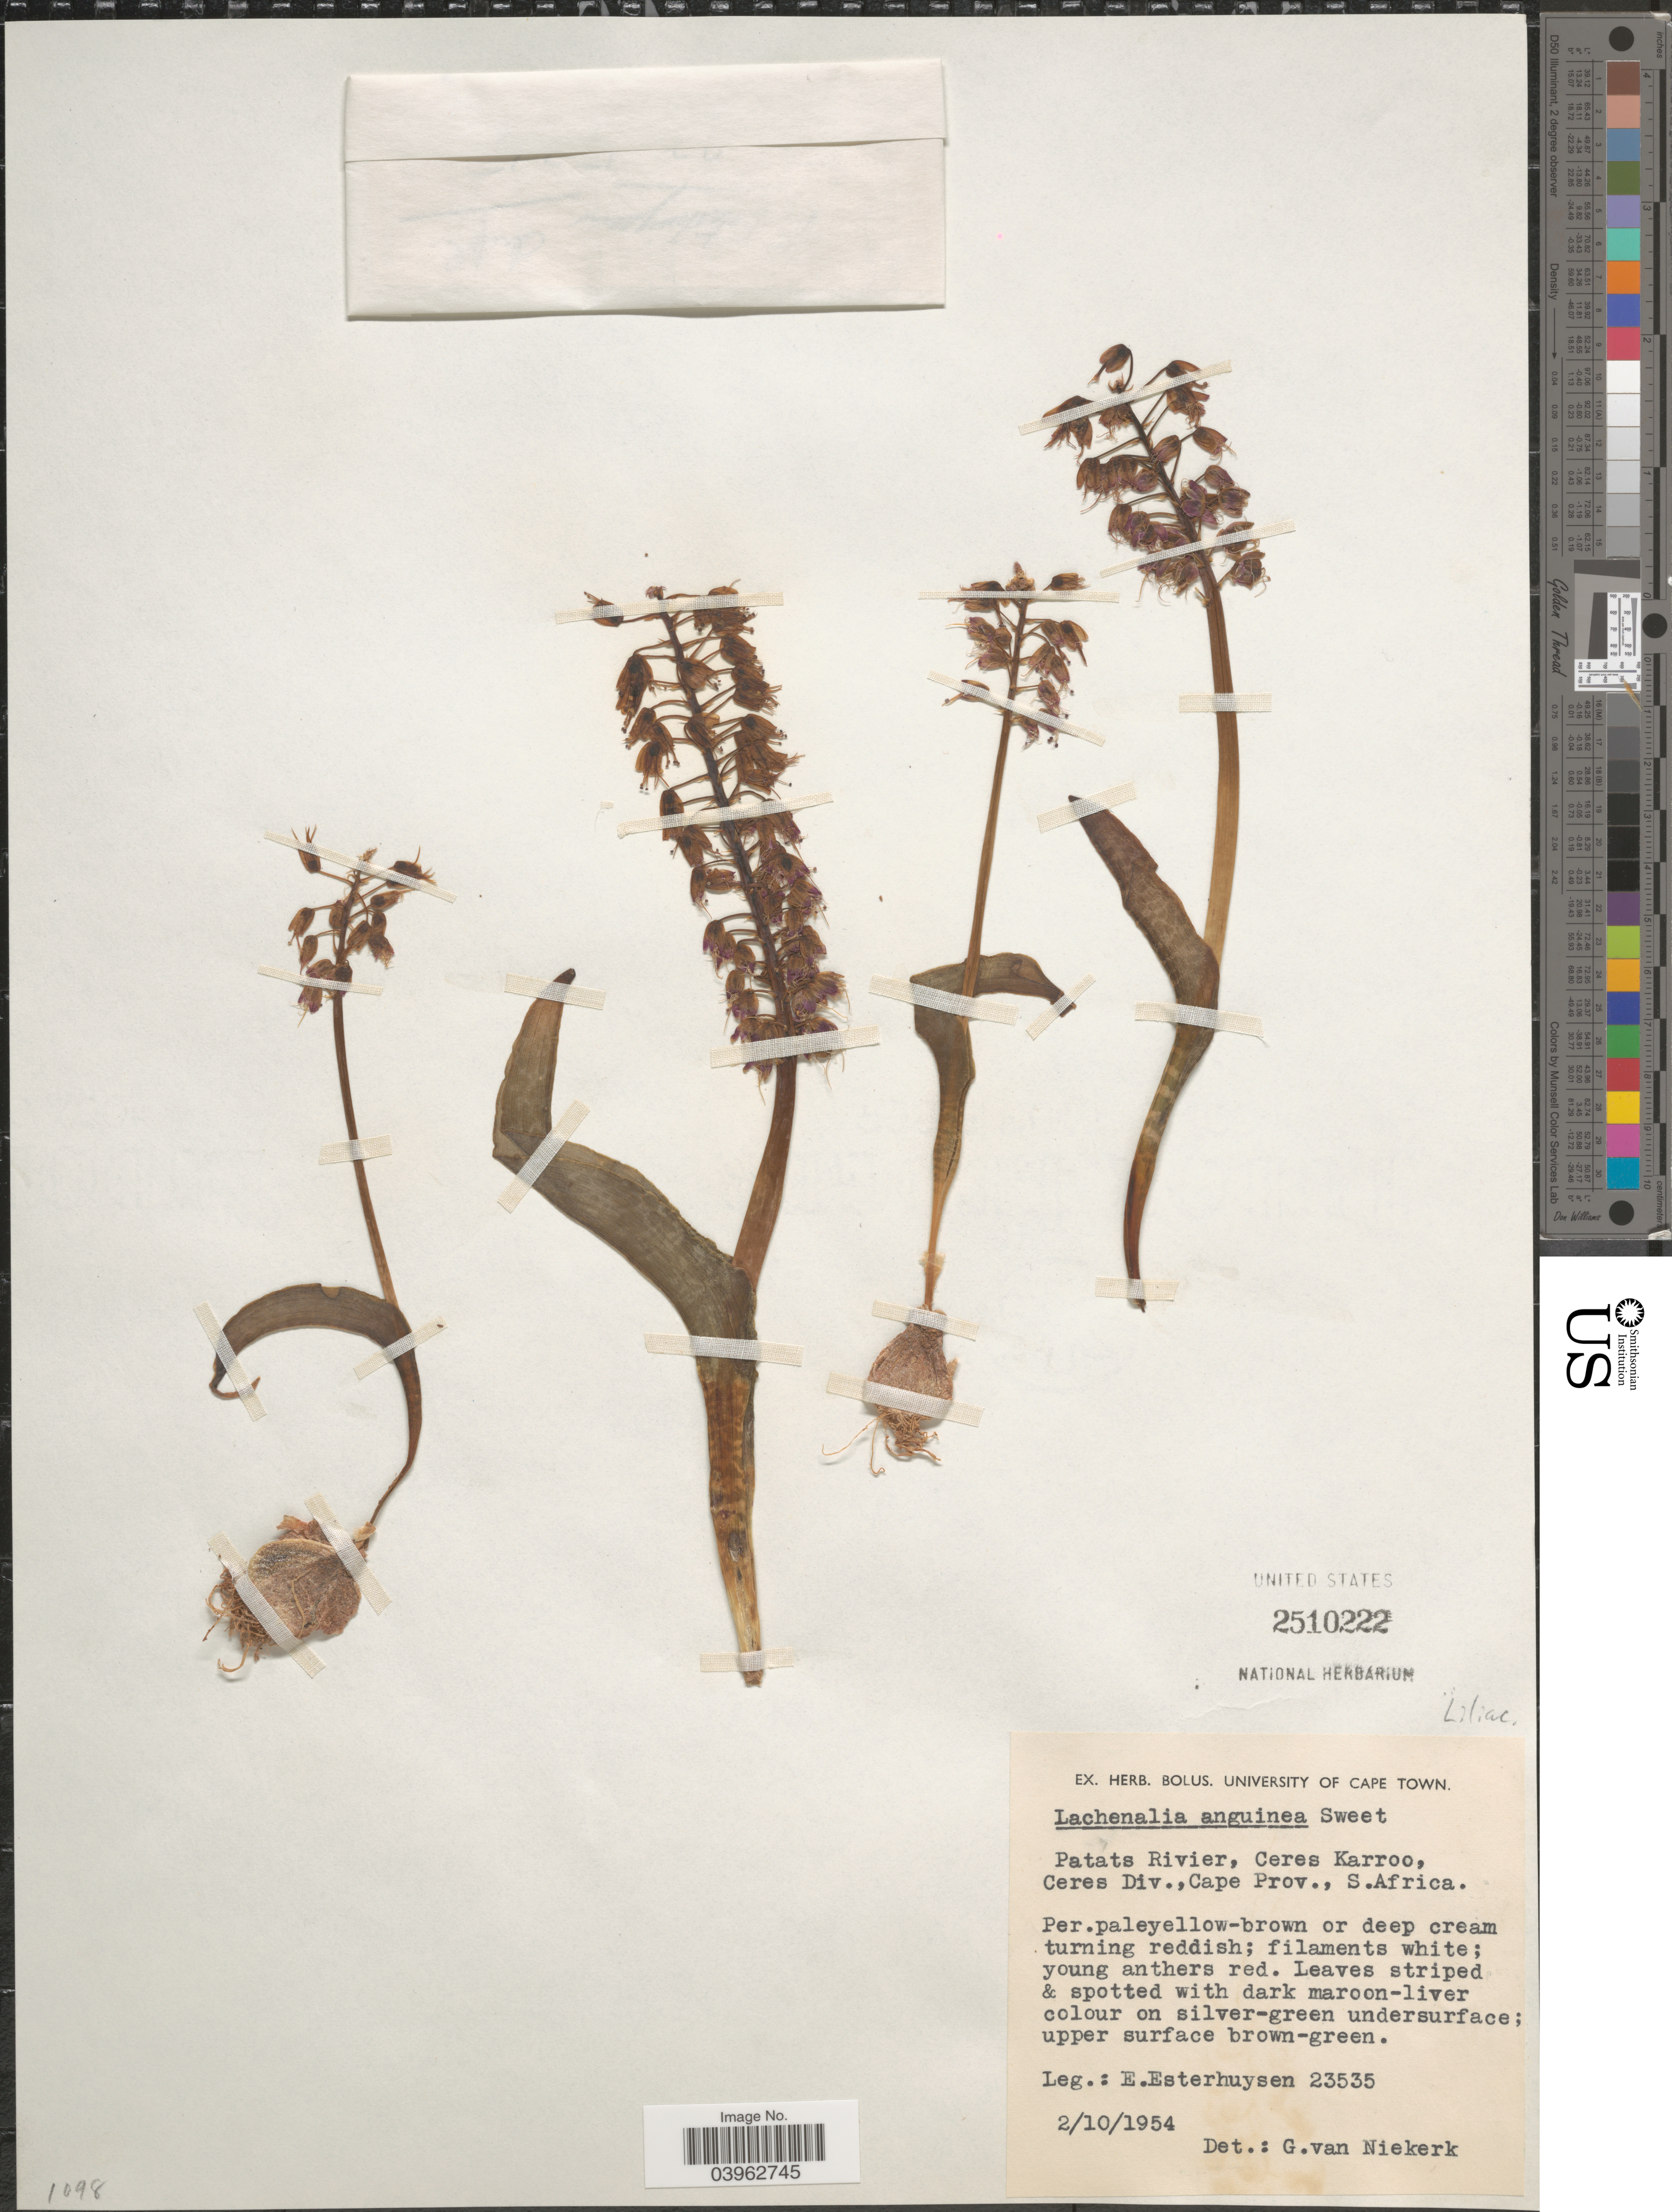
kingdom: Plantae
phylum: Tracheophyta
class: Liliopsida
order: Asparagales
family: Asparagaceae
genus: Lachenalia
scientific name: Lachenalia anguinea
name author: Sweet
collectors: E. E. Esterhuysen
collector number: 23535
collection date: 1954-10-02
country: South Africa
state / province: Western Cape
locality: Patats Rivier, Ceres Karroo, Ceres Div.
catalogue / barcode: US 2510222